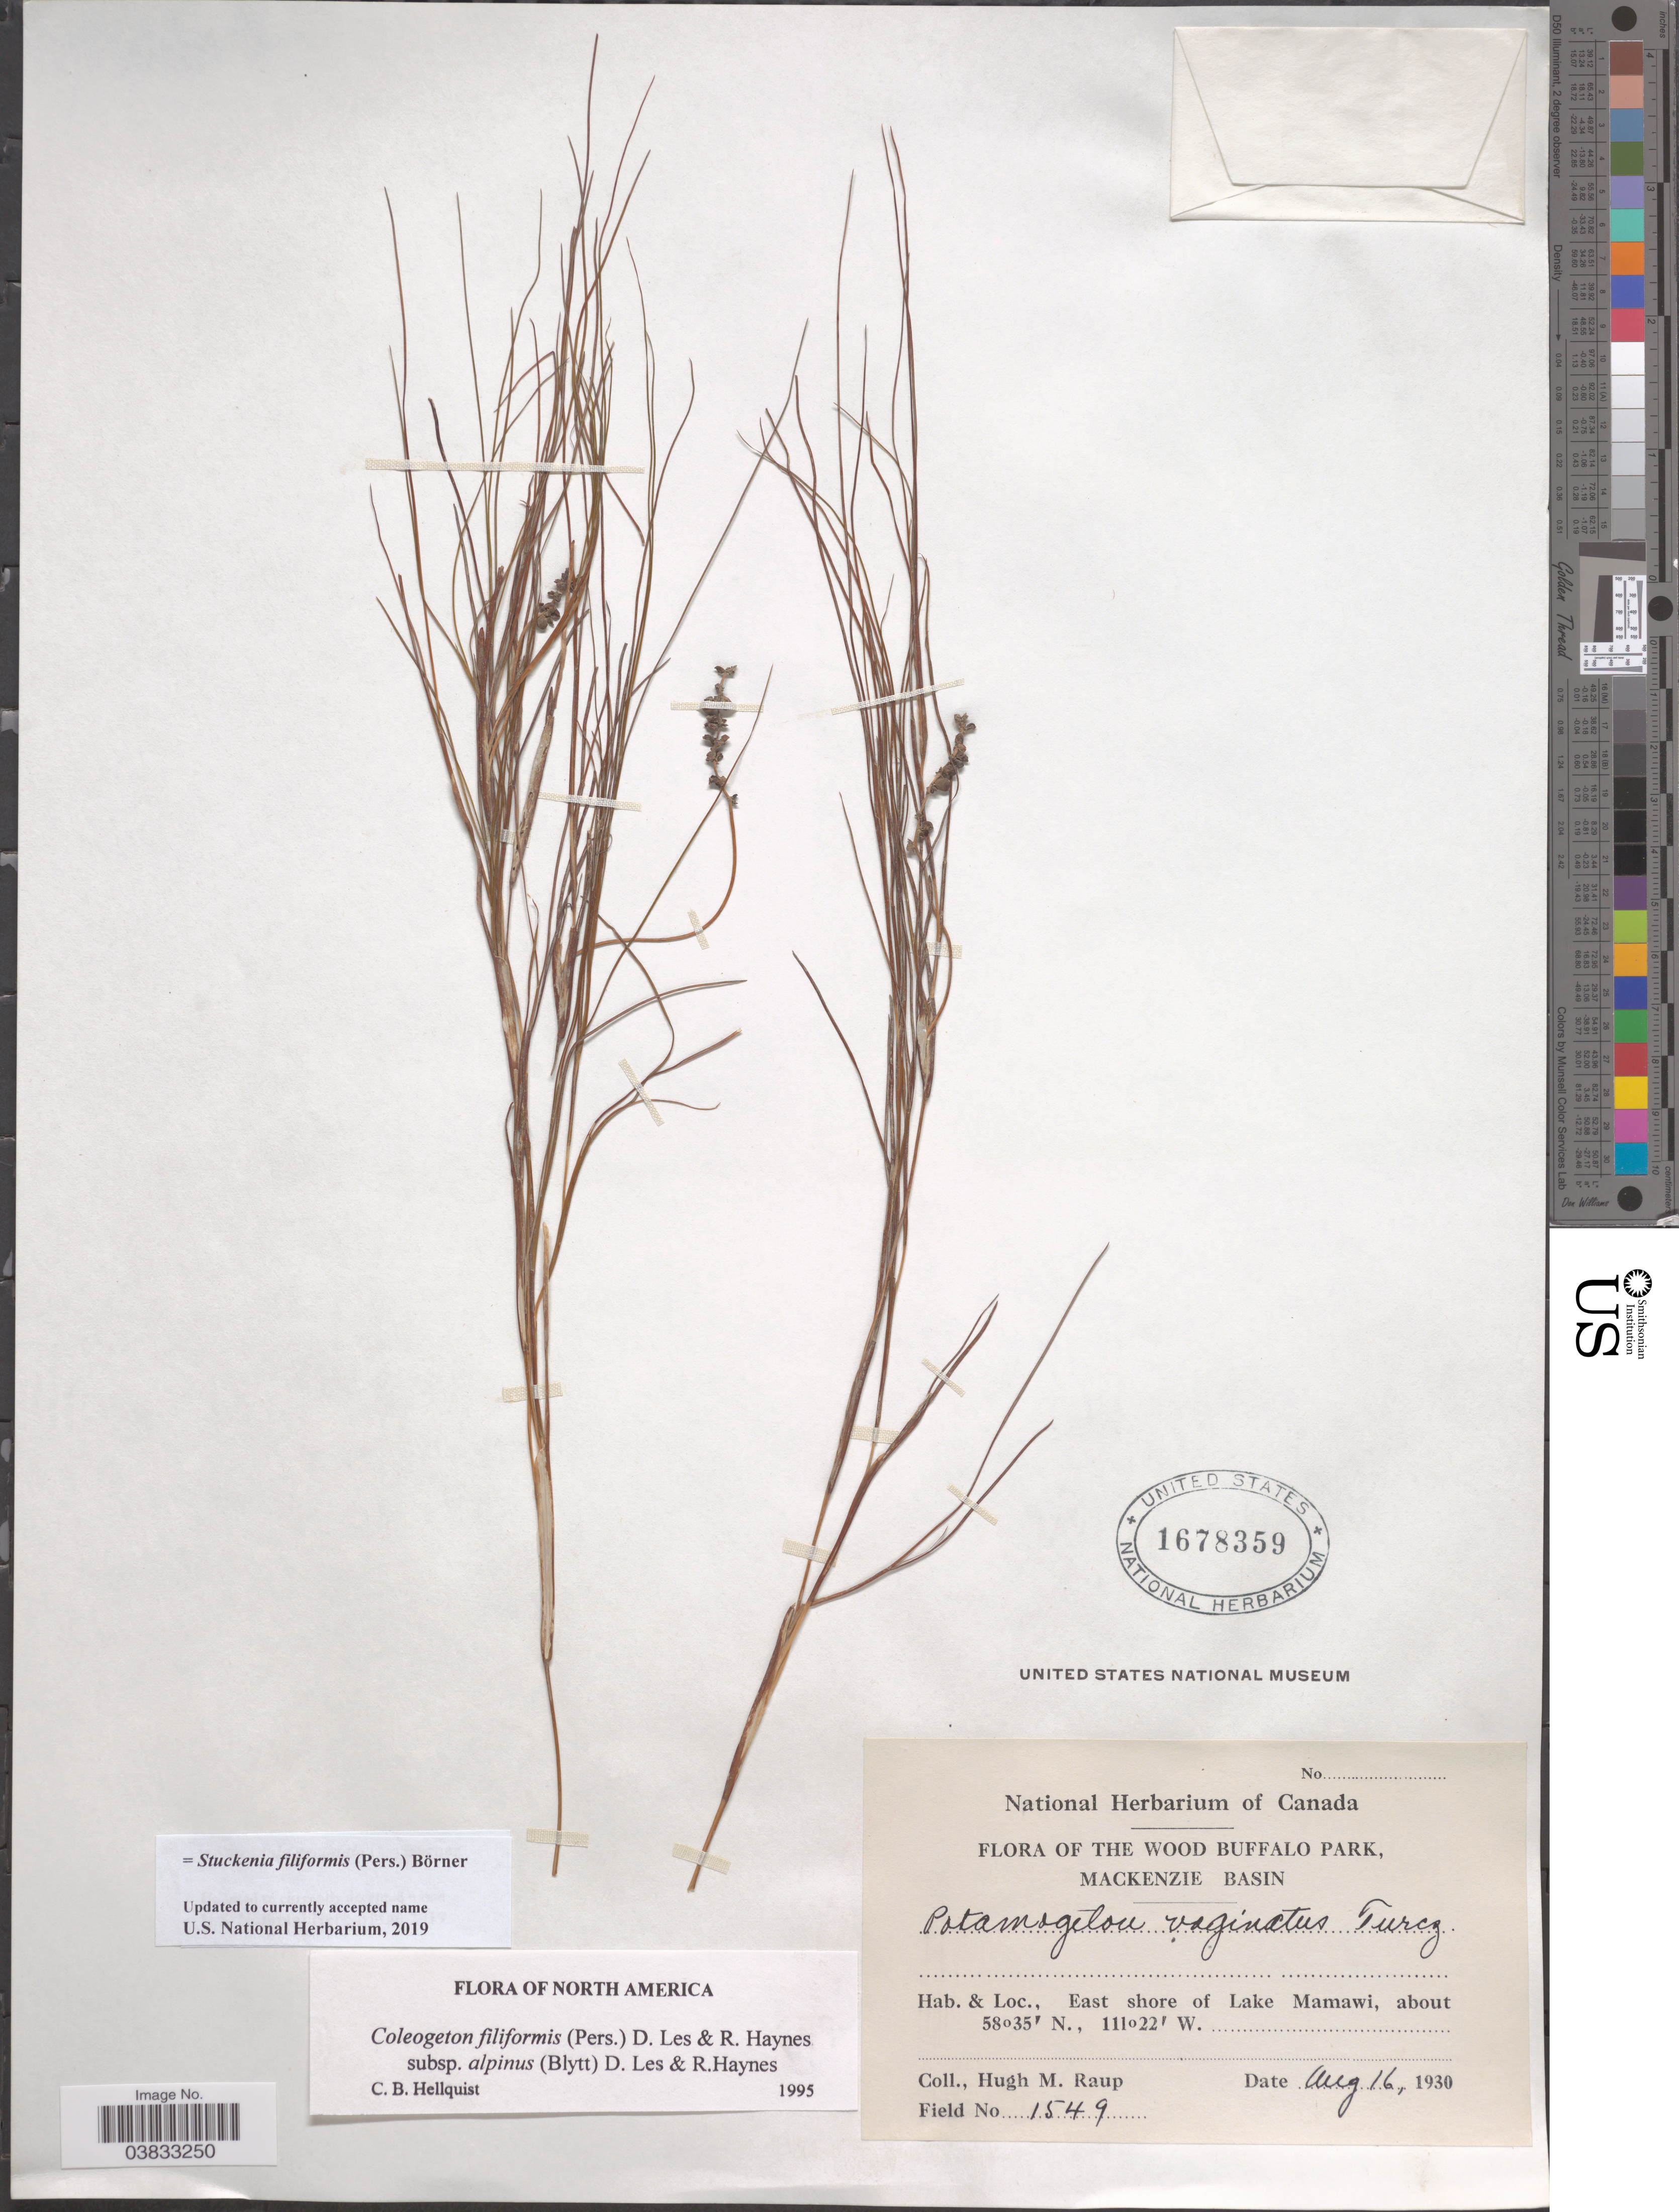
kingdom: Plantae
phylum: Tracheophyta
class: Liliopsida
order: Alismatales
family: Potamogetonaceae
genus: Stuckenia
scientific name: Stuckenia filiformis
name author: (Pers.) Börner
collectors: H. Raup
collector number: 1549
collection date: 1930-08-16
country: Canada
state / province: Alberta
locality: The Wood Buffalo Park, Mackenzie Basin. East shore of Lake Mamawi.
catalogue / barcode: US 1678359